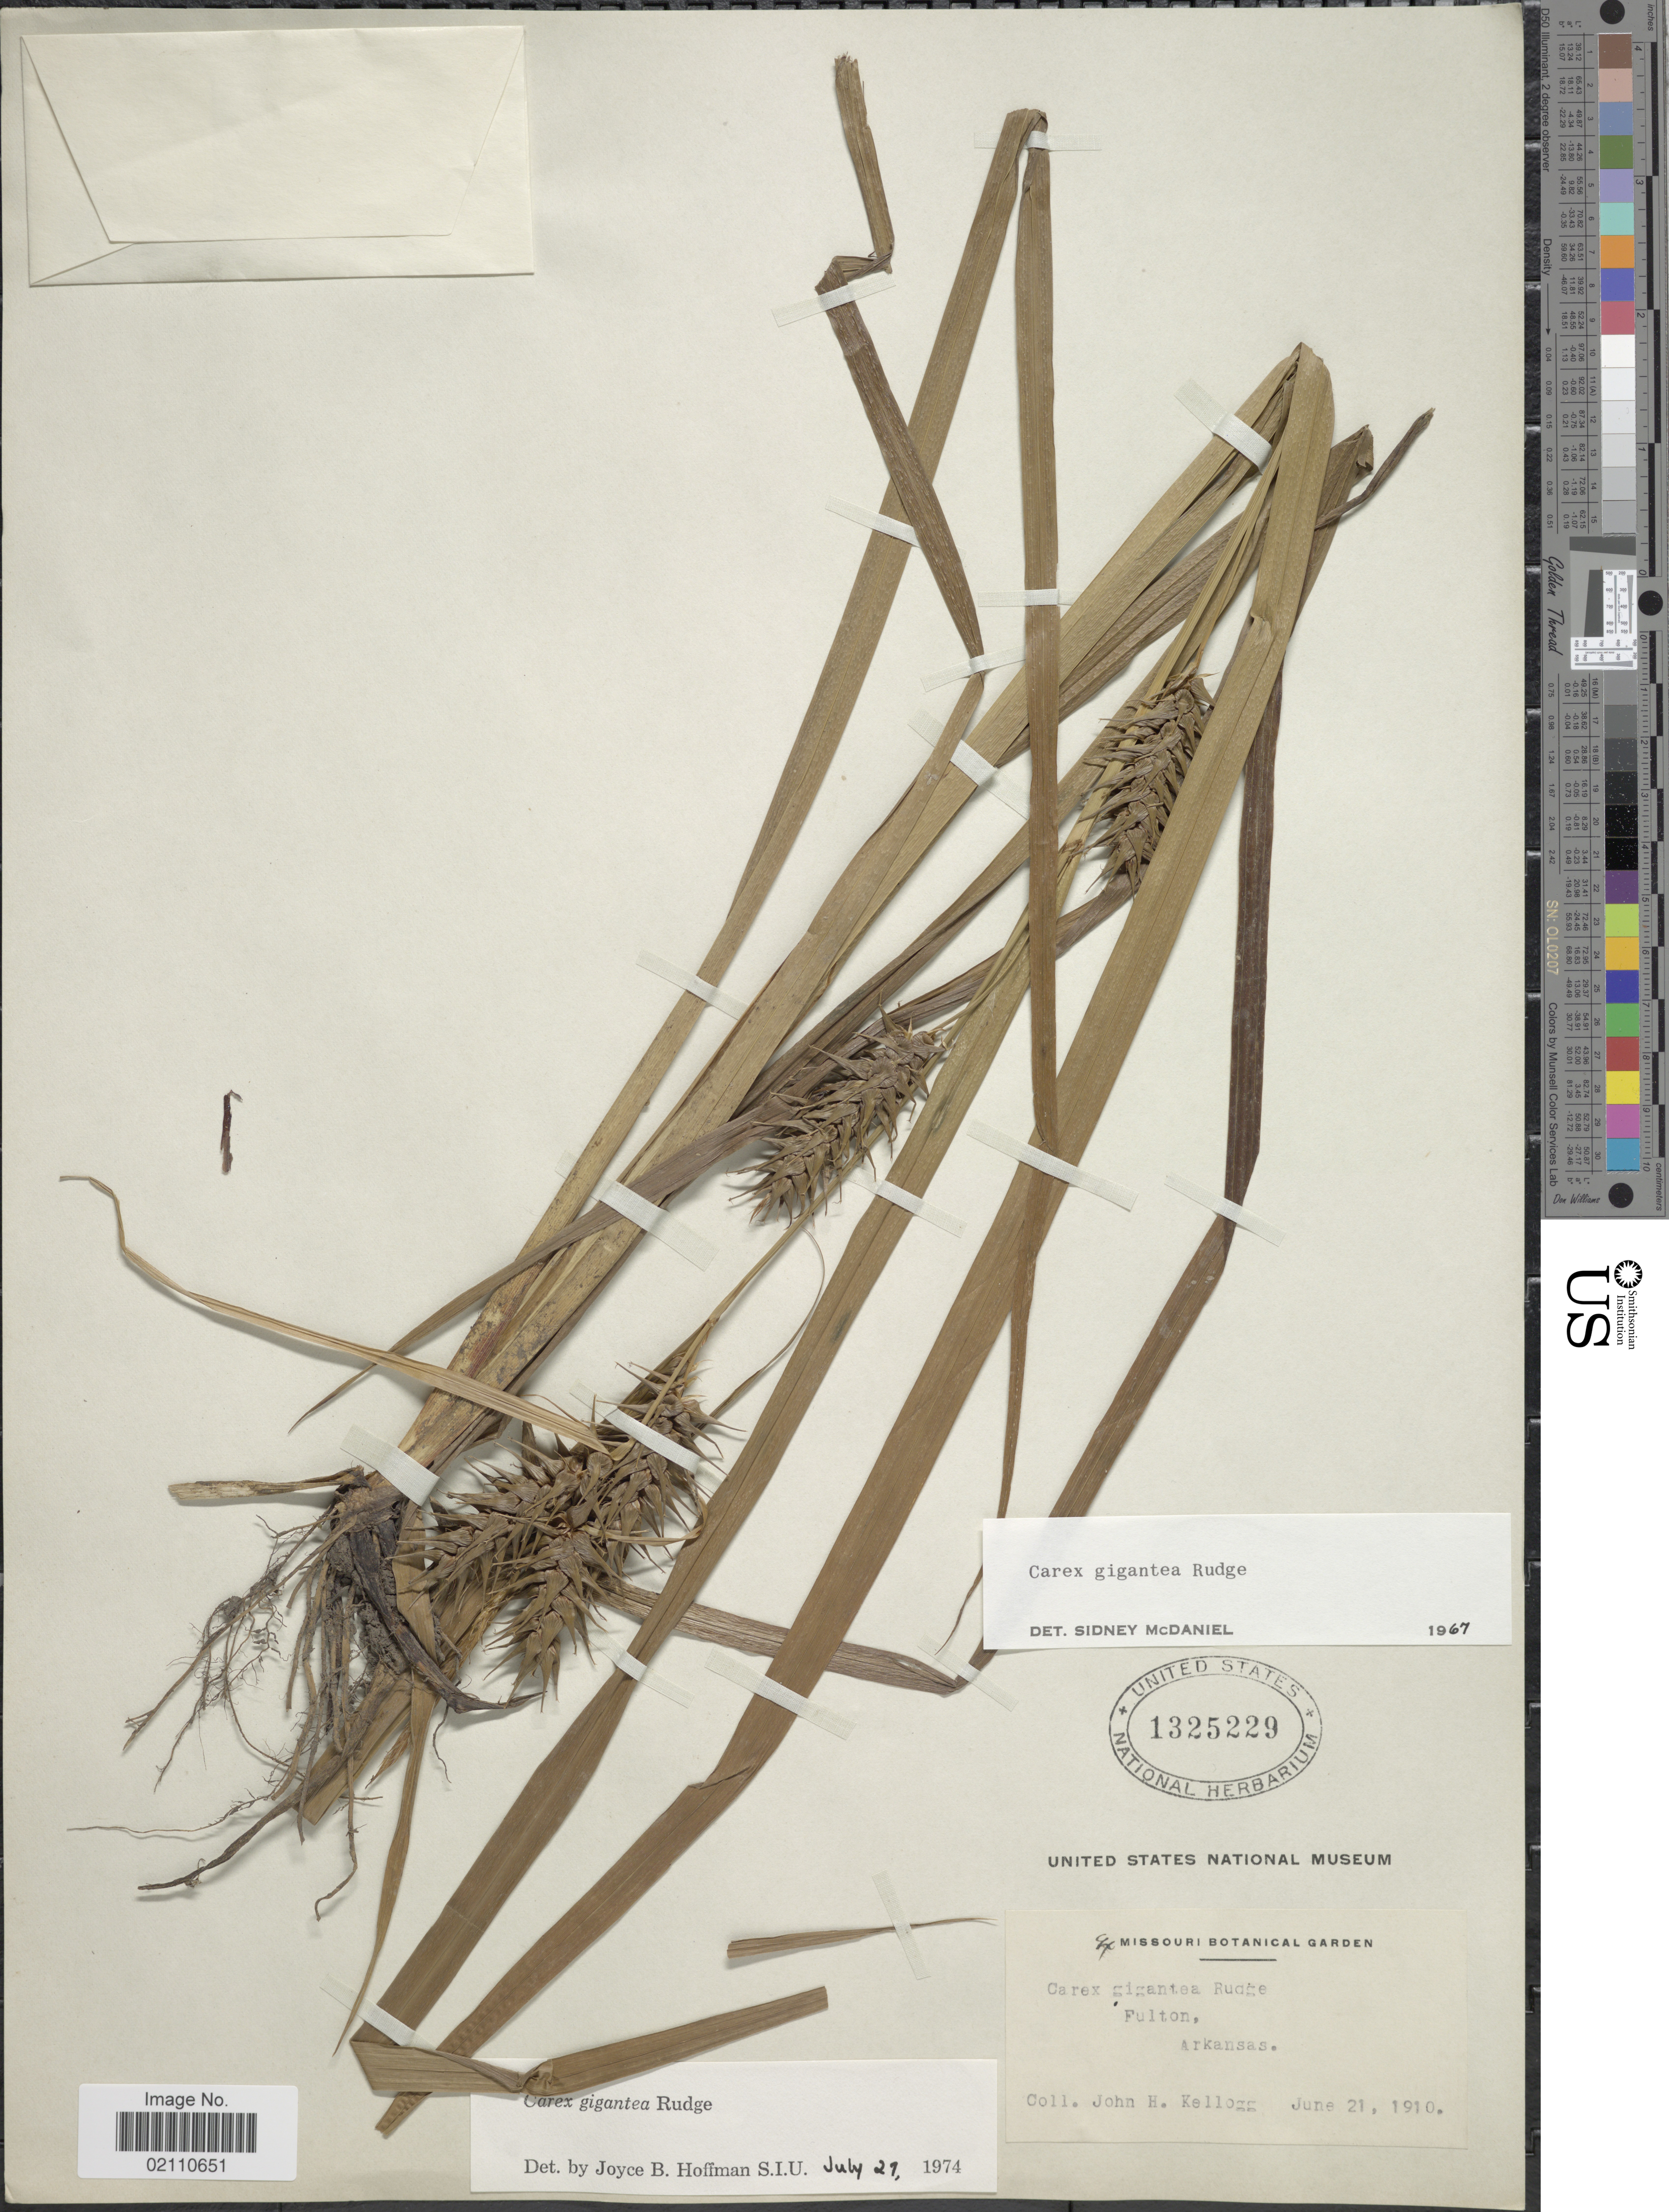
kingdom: Plantae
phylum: Tracheophyta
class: Liliopsida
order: Poales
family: Cyperaceae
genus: Carex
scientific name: Carex gigantea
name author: Rudge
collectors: J. H. Kellogg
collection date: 1910-06-21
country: United States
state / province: Arkansas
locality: Fulton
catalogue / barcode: US 1325229